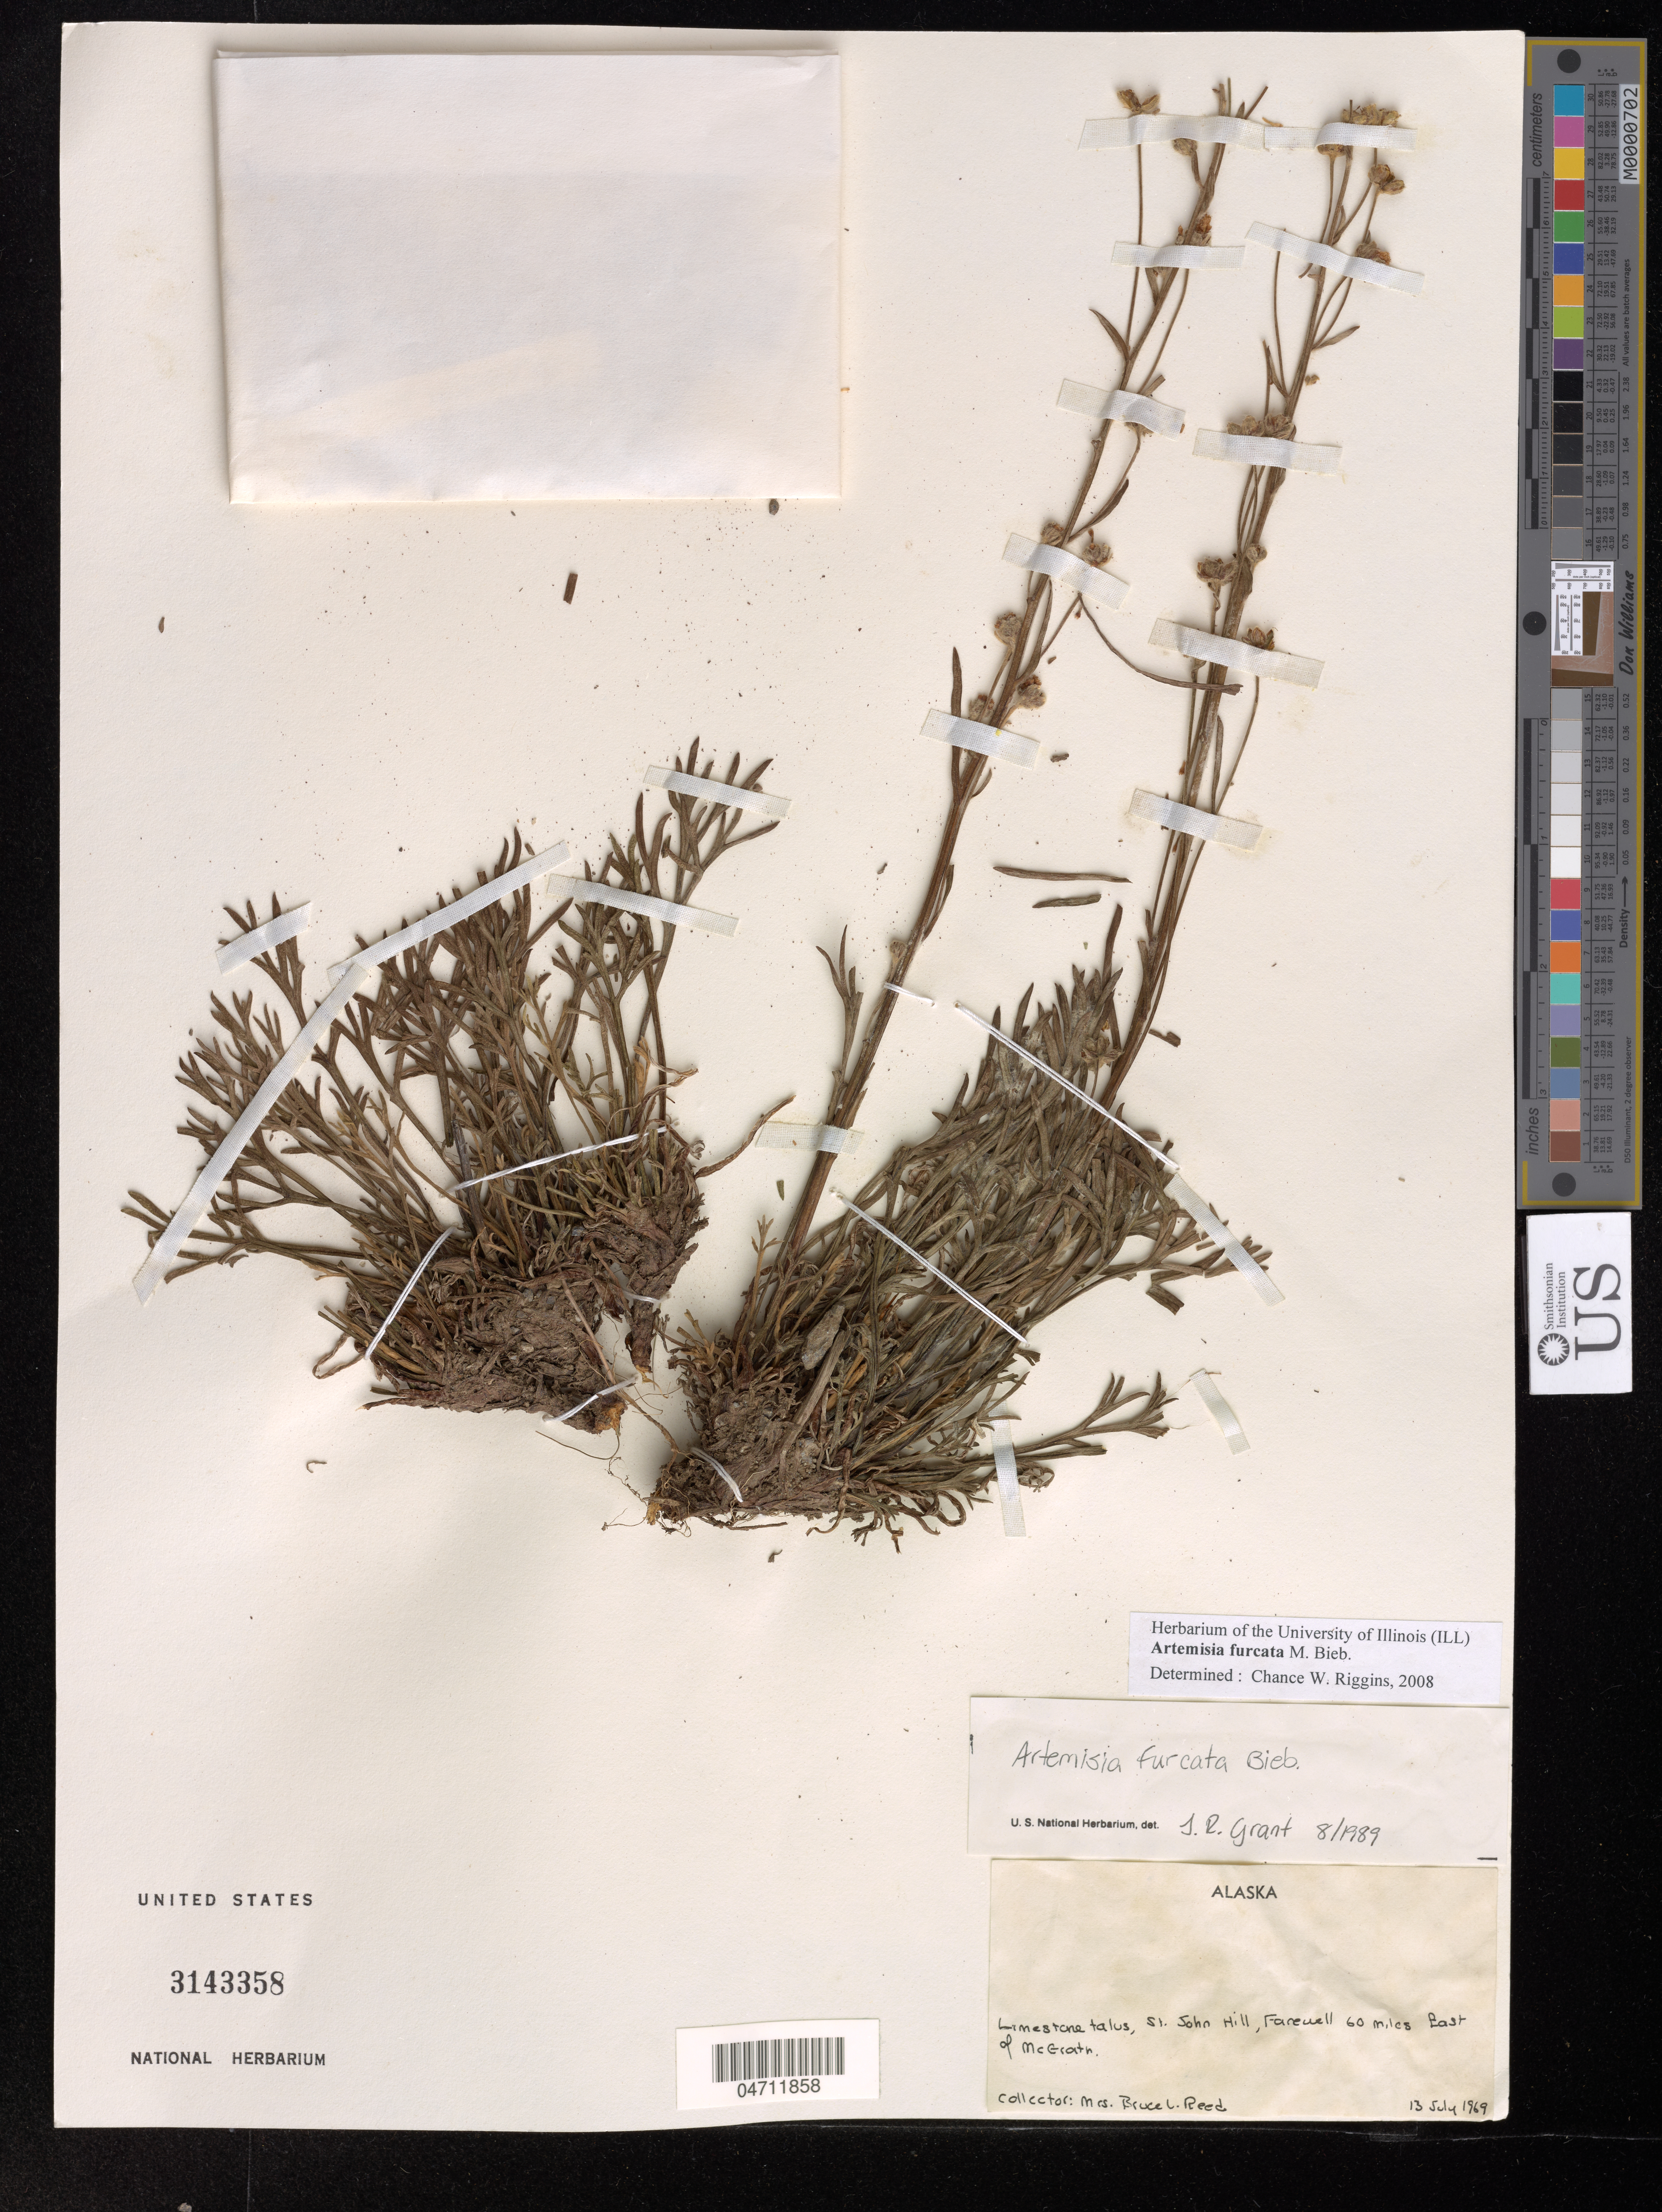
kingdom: Plantae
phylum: Tracheophyta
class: Magnoliopsida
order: Asterales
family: Asteraceae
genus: Artemisia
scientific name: Artemisia furcata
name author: M. Bieb.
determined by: Riggins, Chance W.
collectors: B. Reed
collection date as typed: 13 Jul 1969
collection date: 1969-07-13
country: United States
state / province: Alaska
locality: St John Hill, Farewell, 60 mi E of McGrath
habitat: Limestone talus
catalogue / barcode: US 3143358